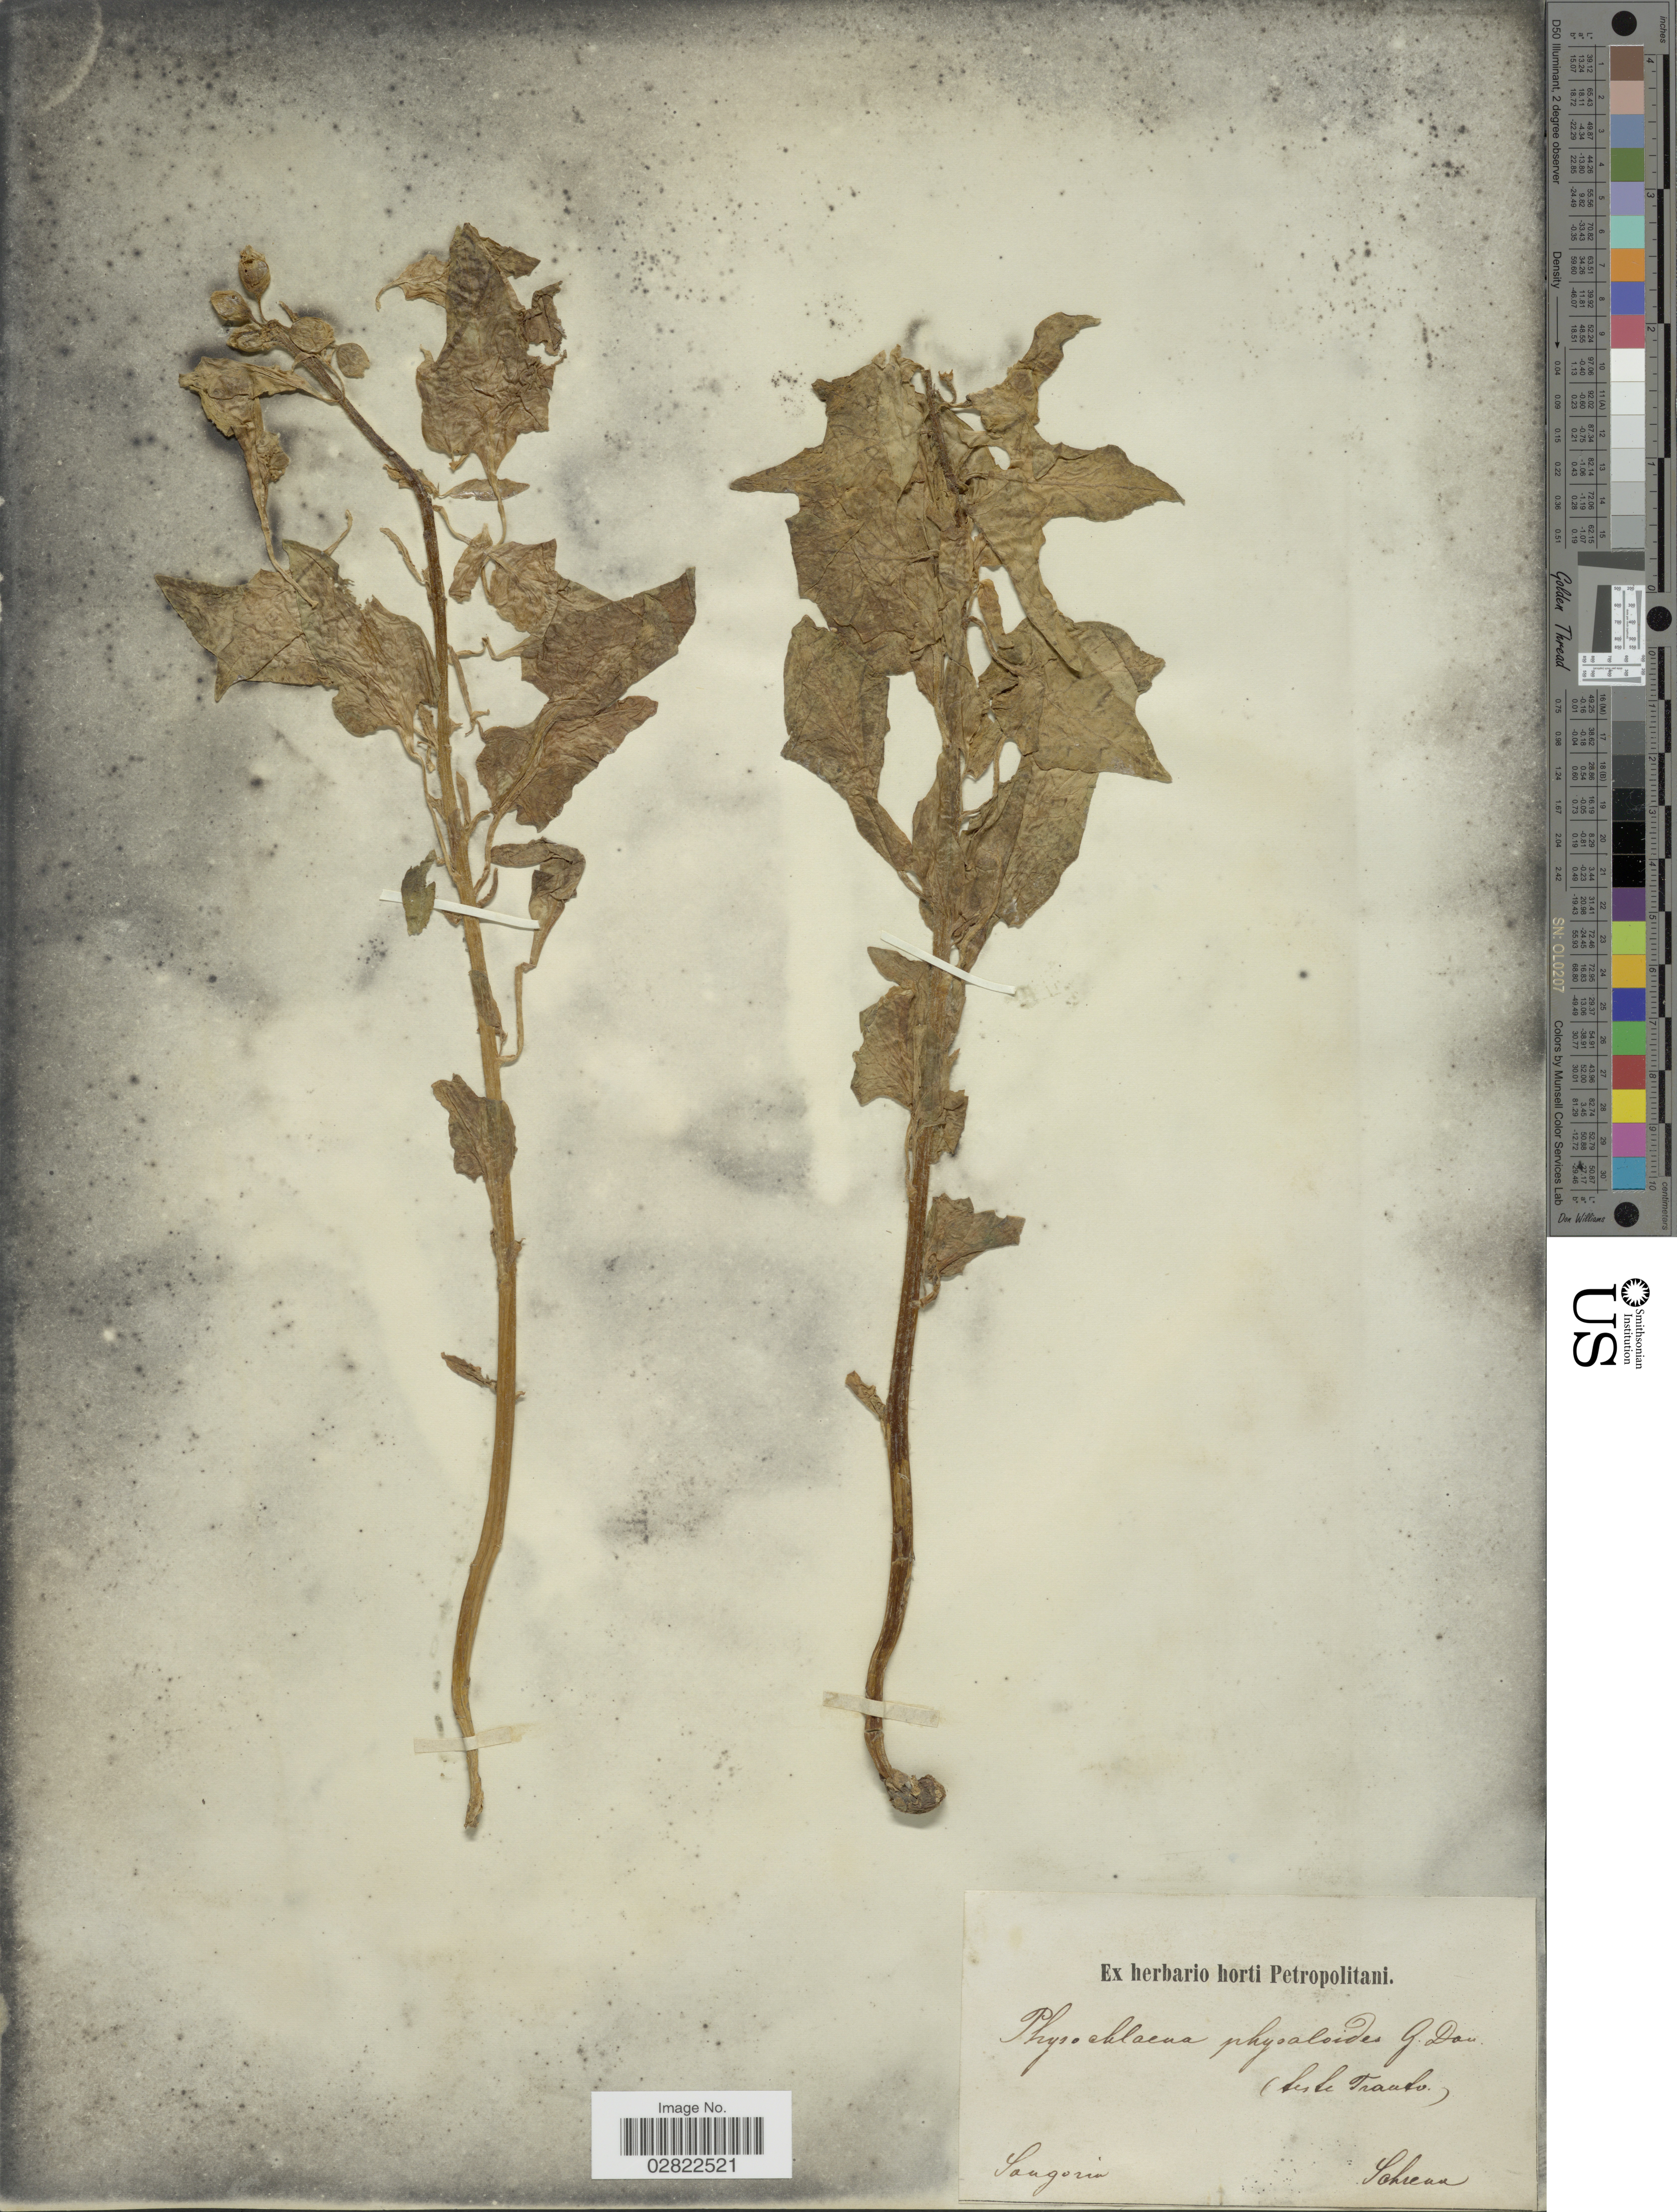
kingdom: Plantae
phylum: Tracheophyta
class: Magnoliopsida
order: Solanales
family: Solanaceae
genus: Physochlaina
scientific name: Physochlaina physaloides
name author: (L.) G. Don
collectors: A.G. Schrenk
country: Kazakhstan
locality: Songoria.